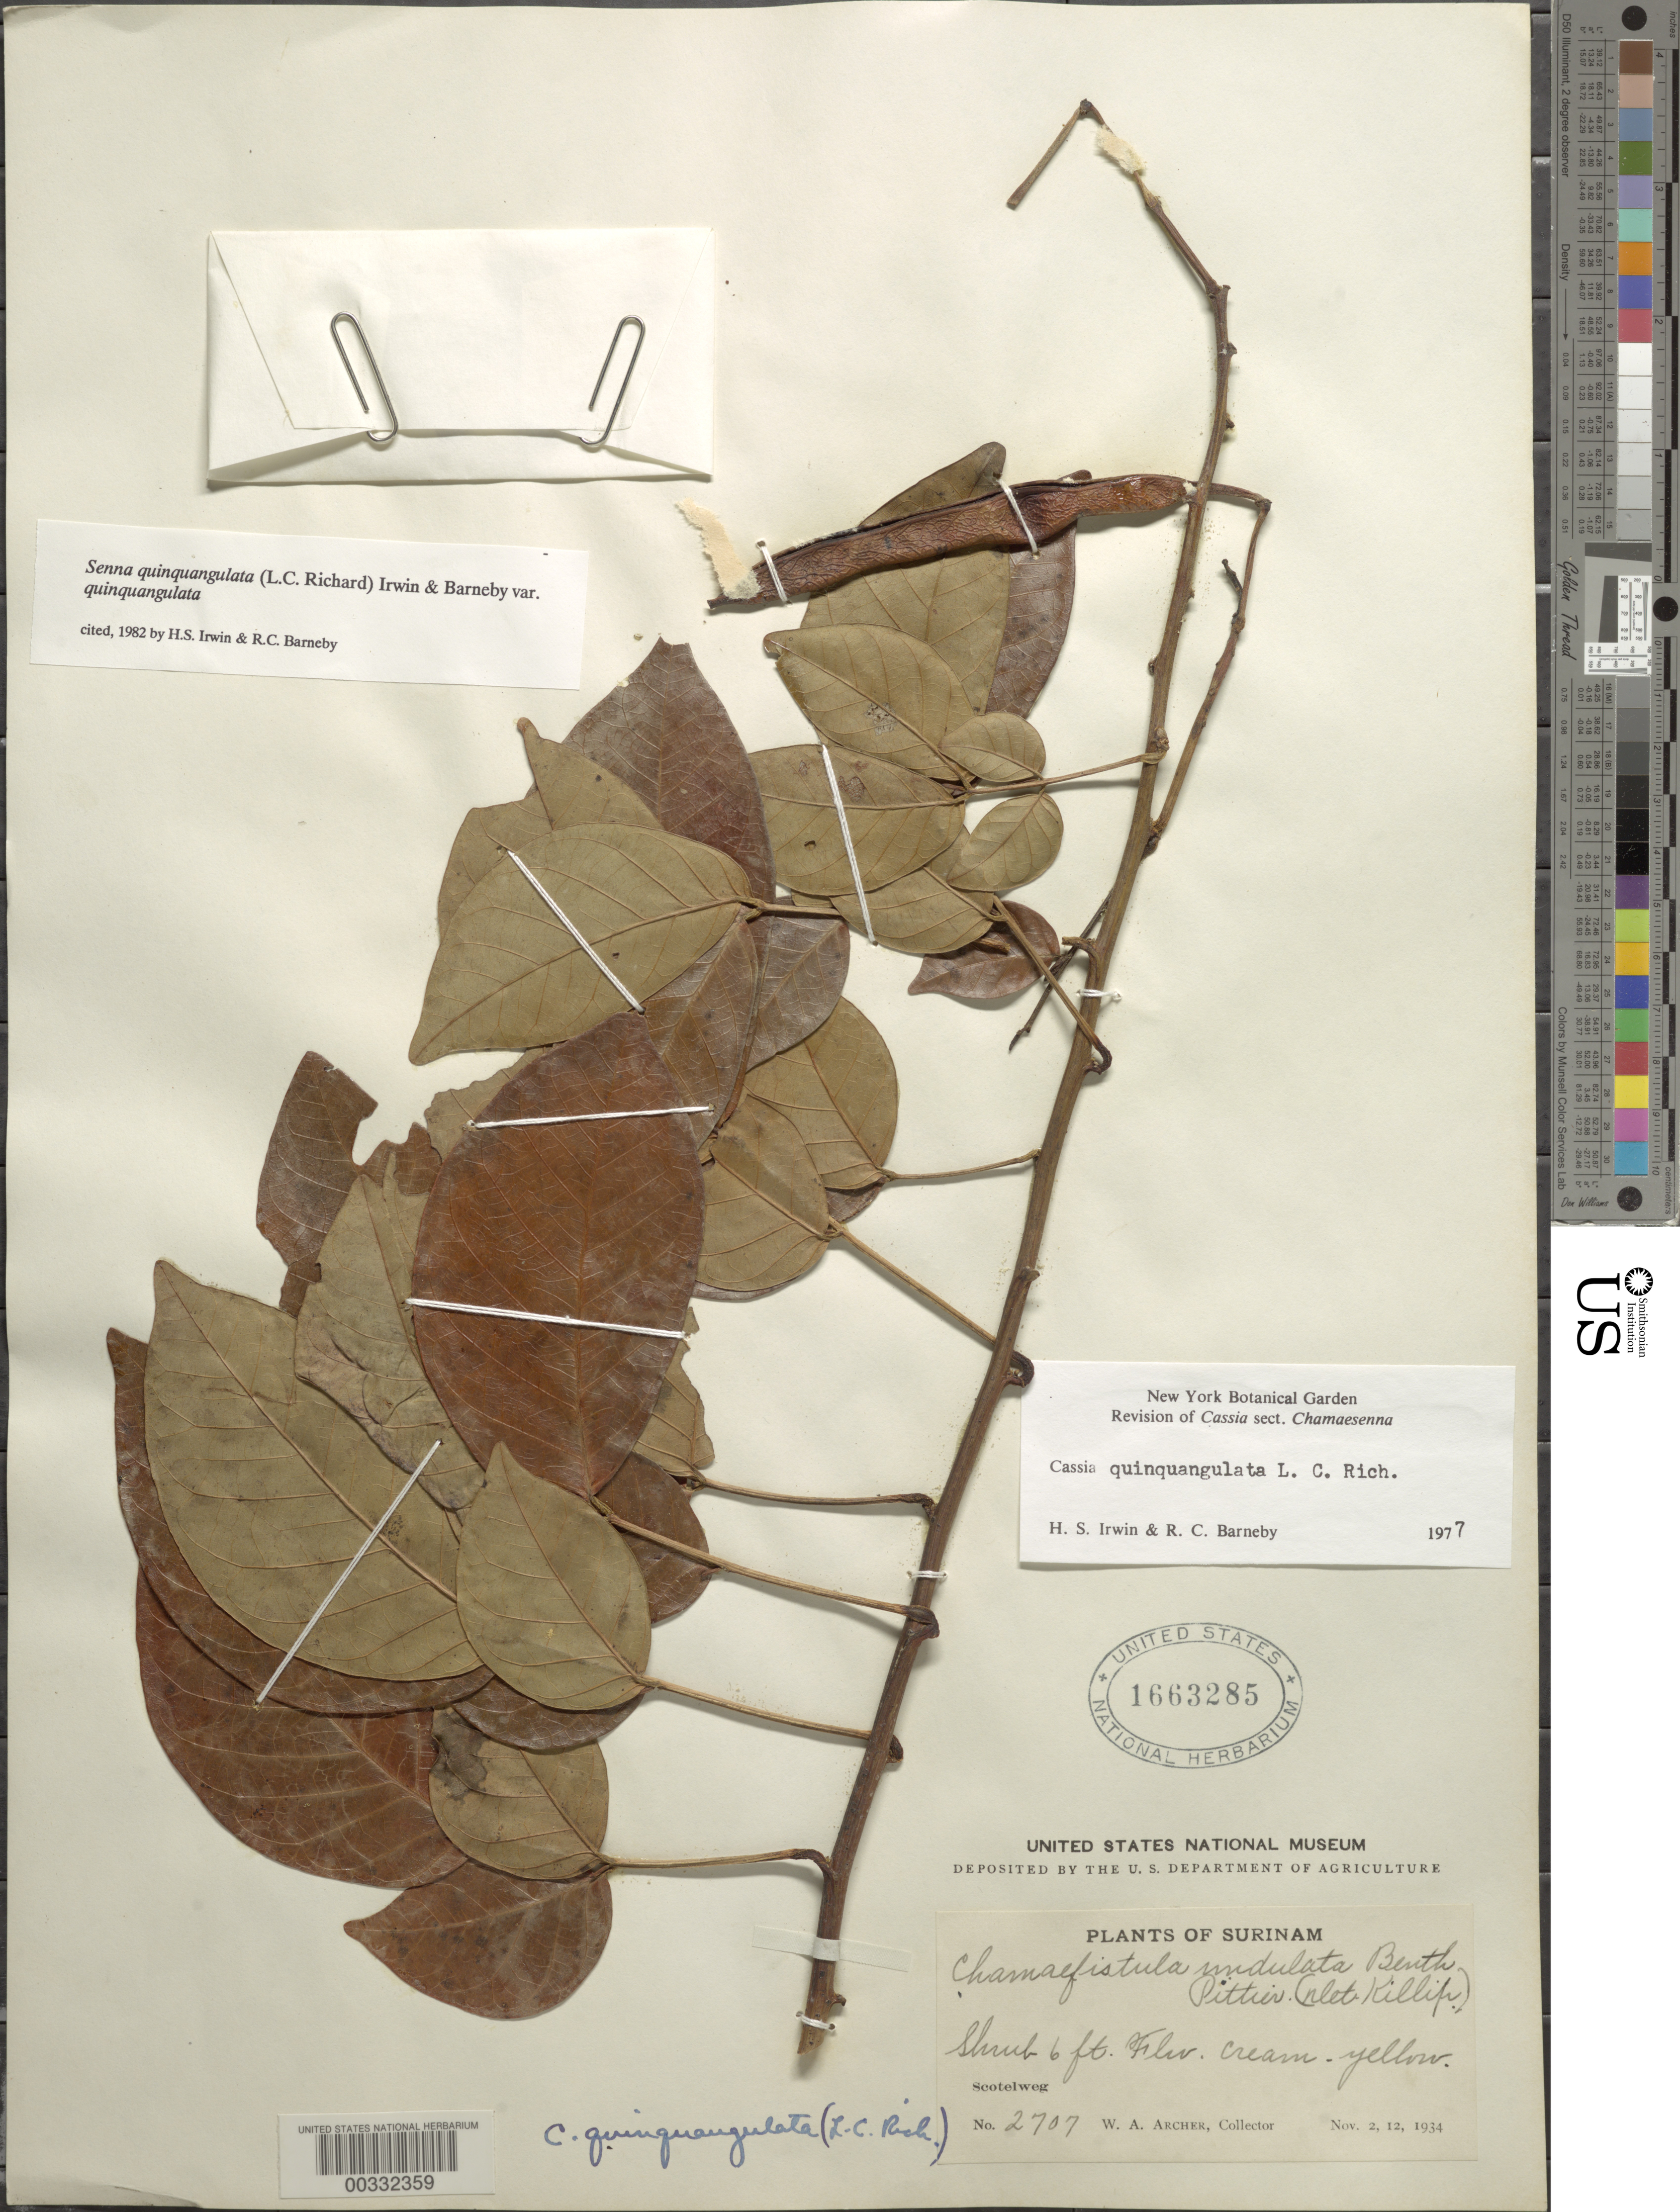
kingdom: Plantae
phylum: Tracheophyta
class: Magnoliopsida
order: Fabales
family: Fabaceae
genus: Senna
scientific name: Senna quinquangulata var. quinquangulata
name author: H.S. Irwin & Barneby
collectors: W. A. Archer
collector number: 2707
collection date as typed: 02 Nov 1934 and 12 Nov 1934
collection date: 1934-11-02,1934-11-12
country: Suriname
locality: Scotelweg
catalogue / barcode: US 1663285